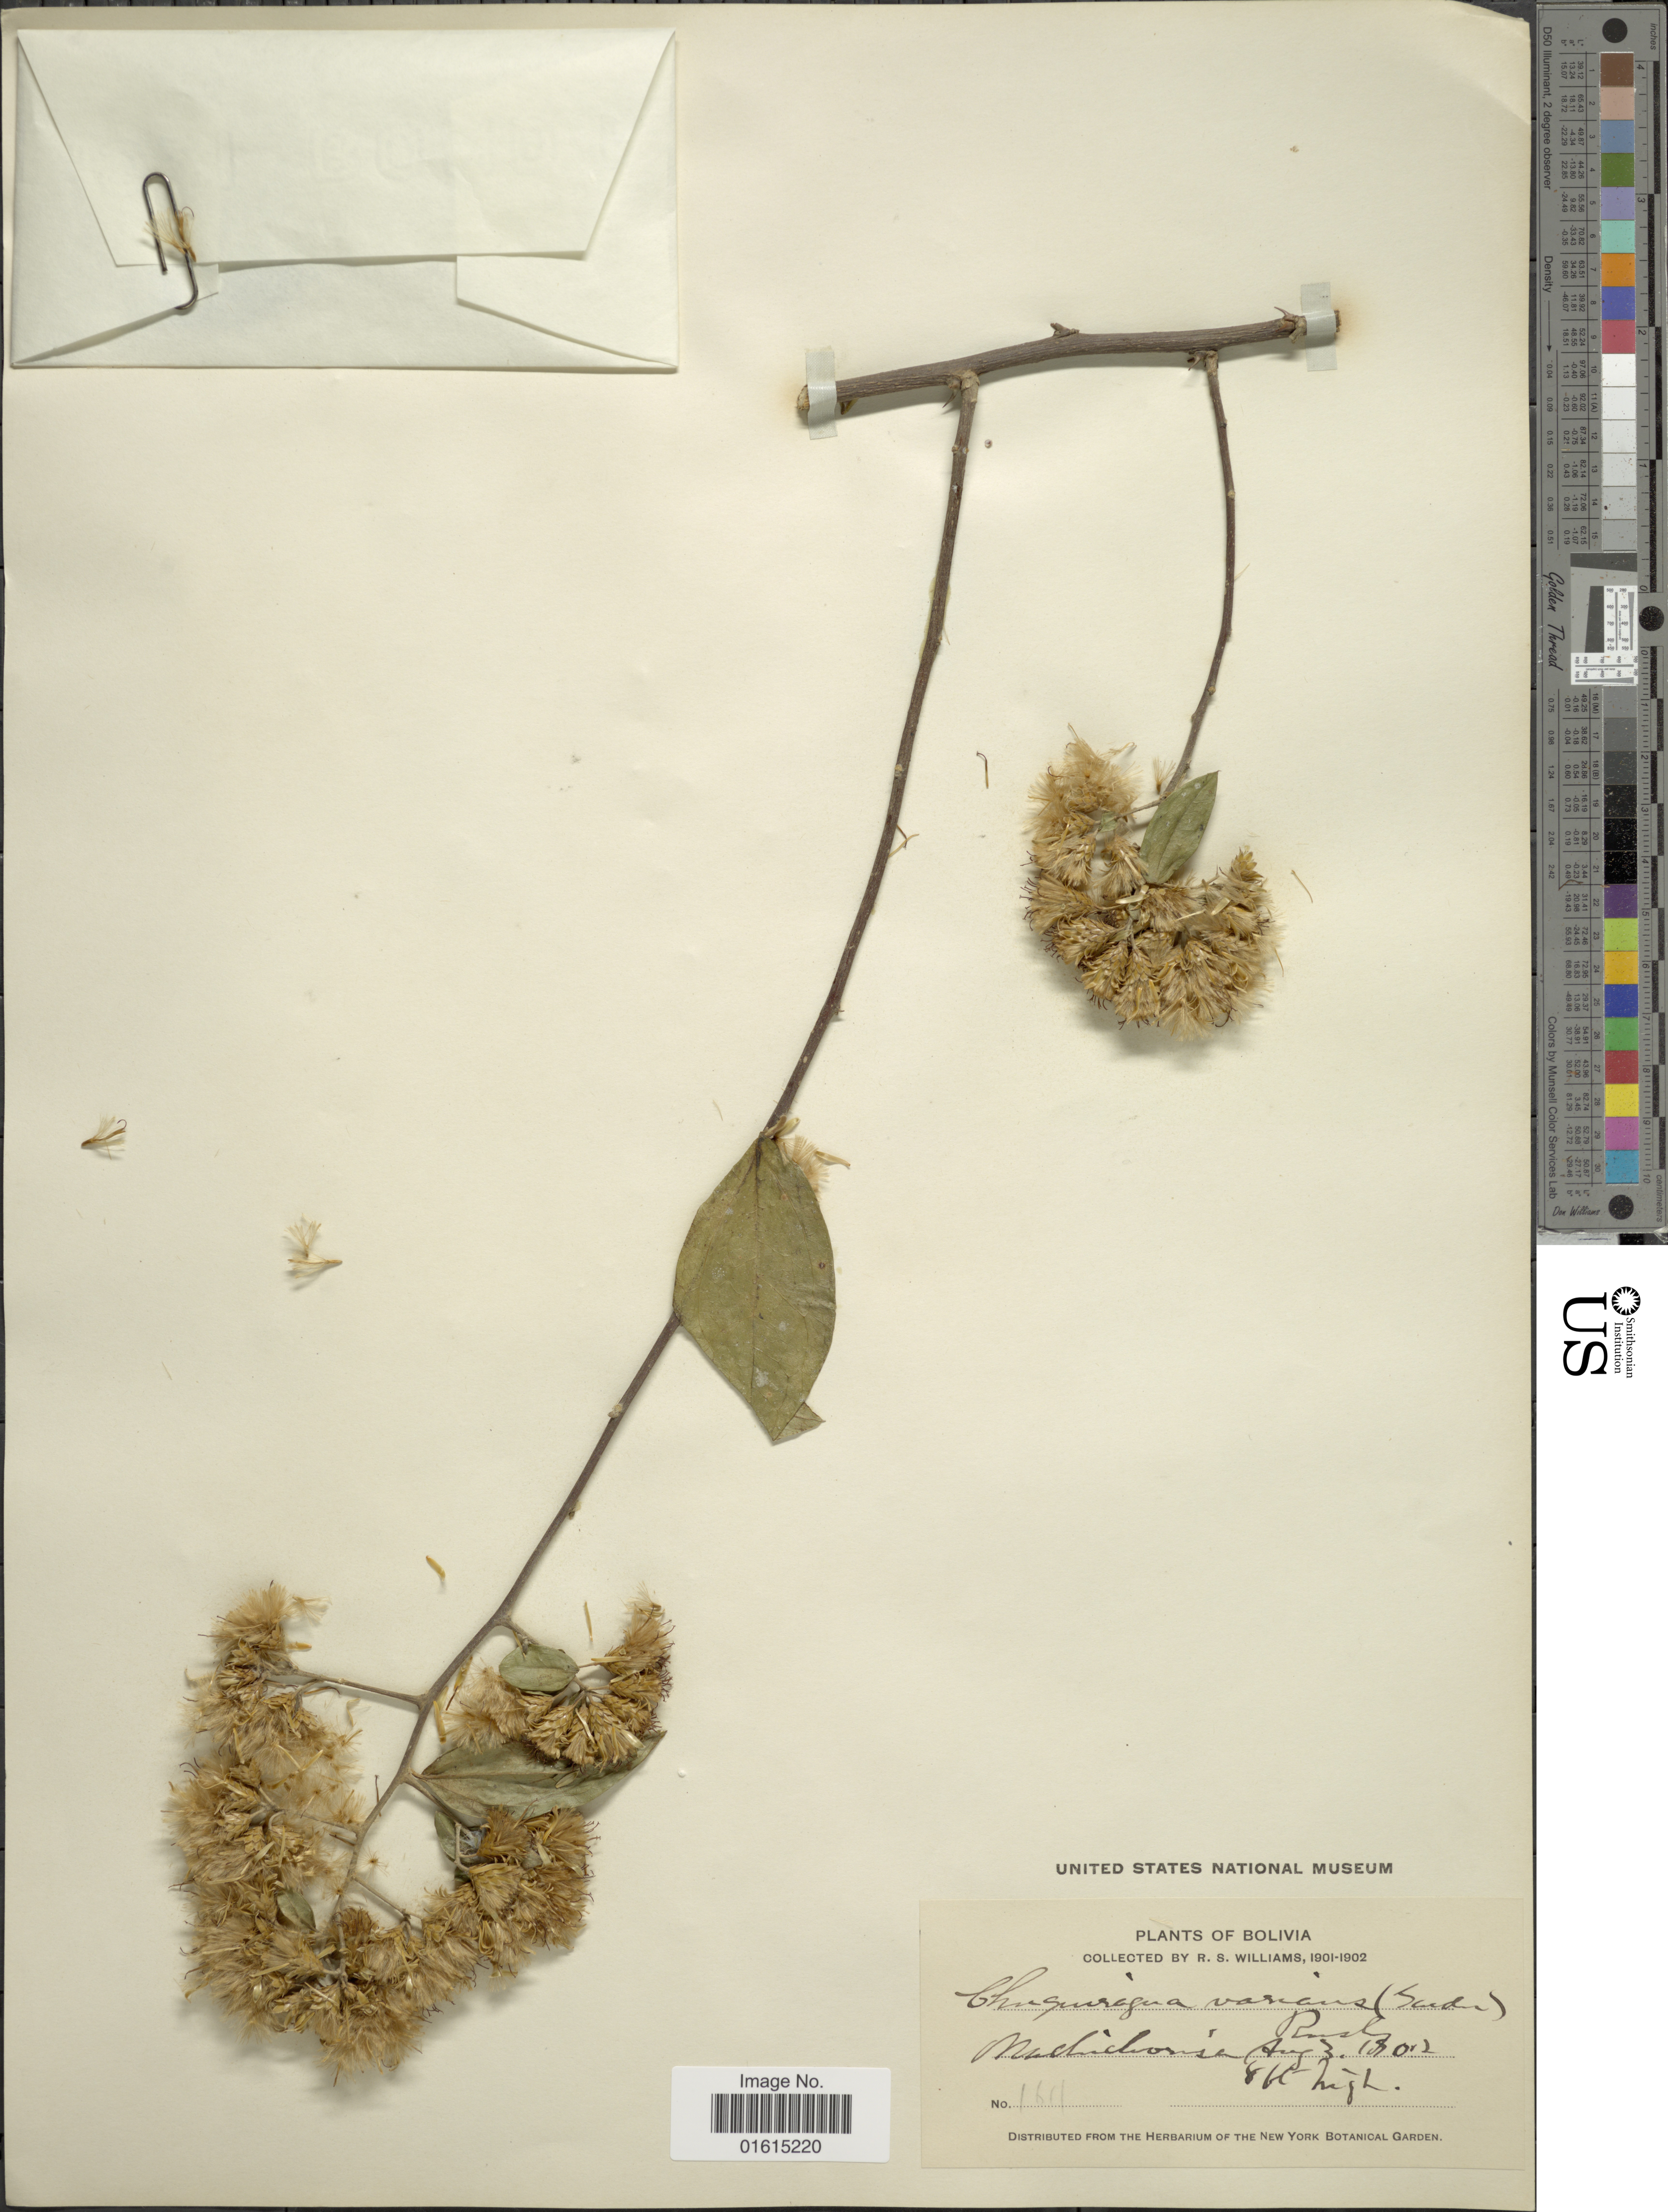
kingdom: Plantae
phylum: Tracheophyta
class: Magnoliopsida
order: Asterales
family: Asteraceae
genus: Dasyphyllum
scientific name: Dasyphyllum brasiliense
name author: (Spreng.) Cabrera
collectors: R. S. Williams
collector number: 164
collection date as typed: Aug. 3, 1902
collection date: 1902-08-03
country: Bolivia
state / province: La Paz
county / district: Franz Tamayo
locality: Machichorisa (near Aten)